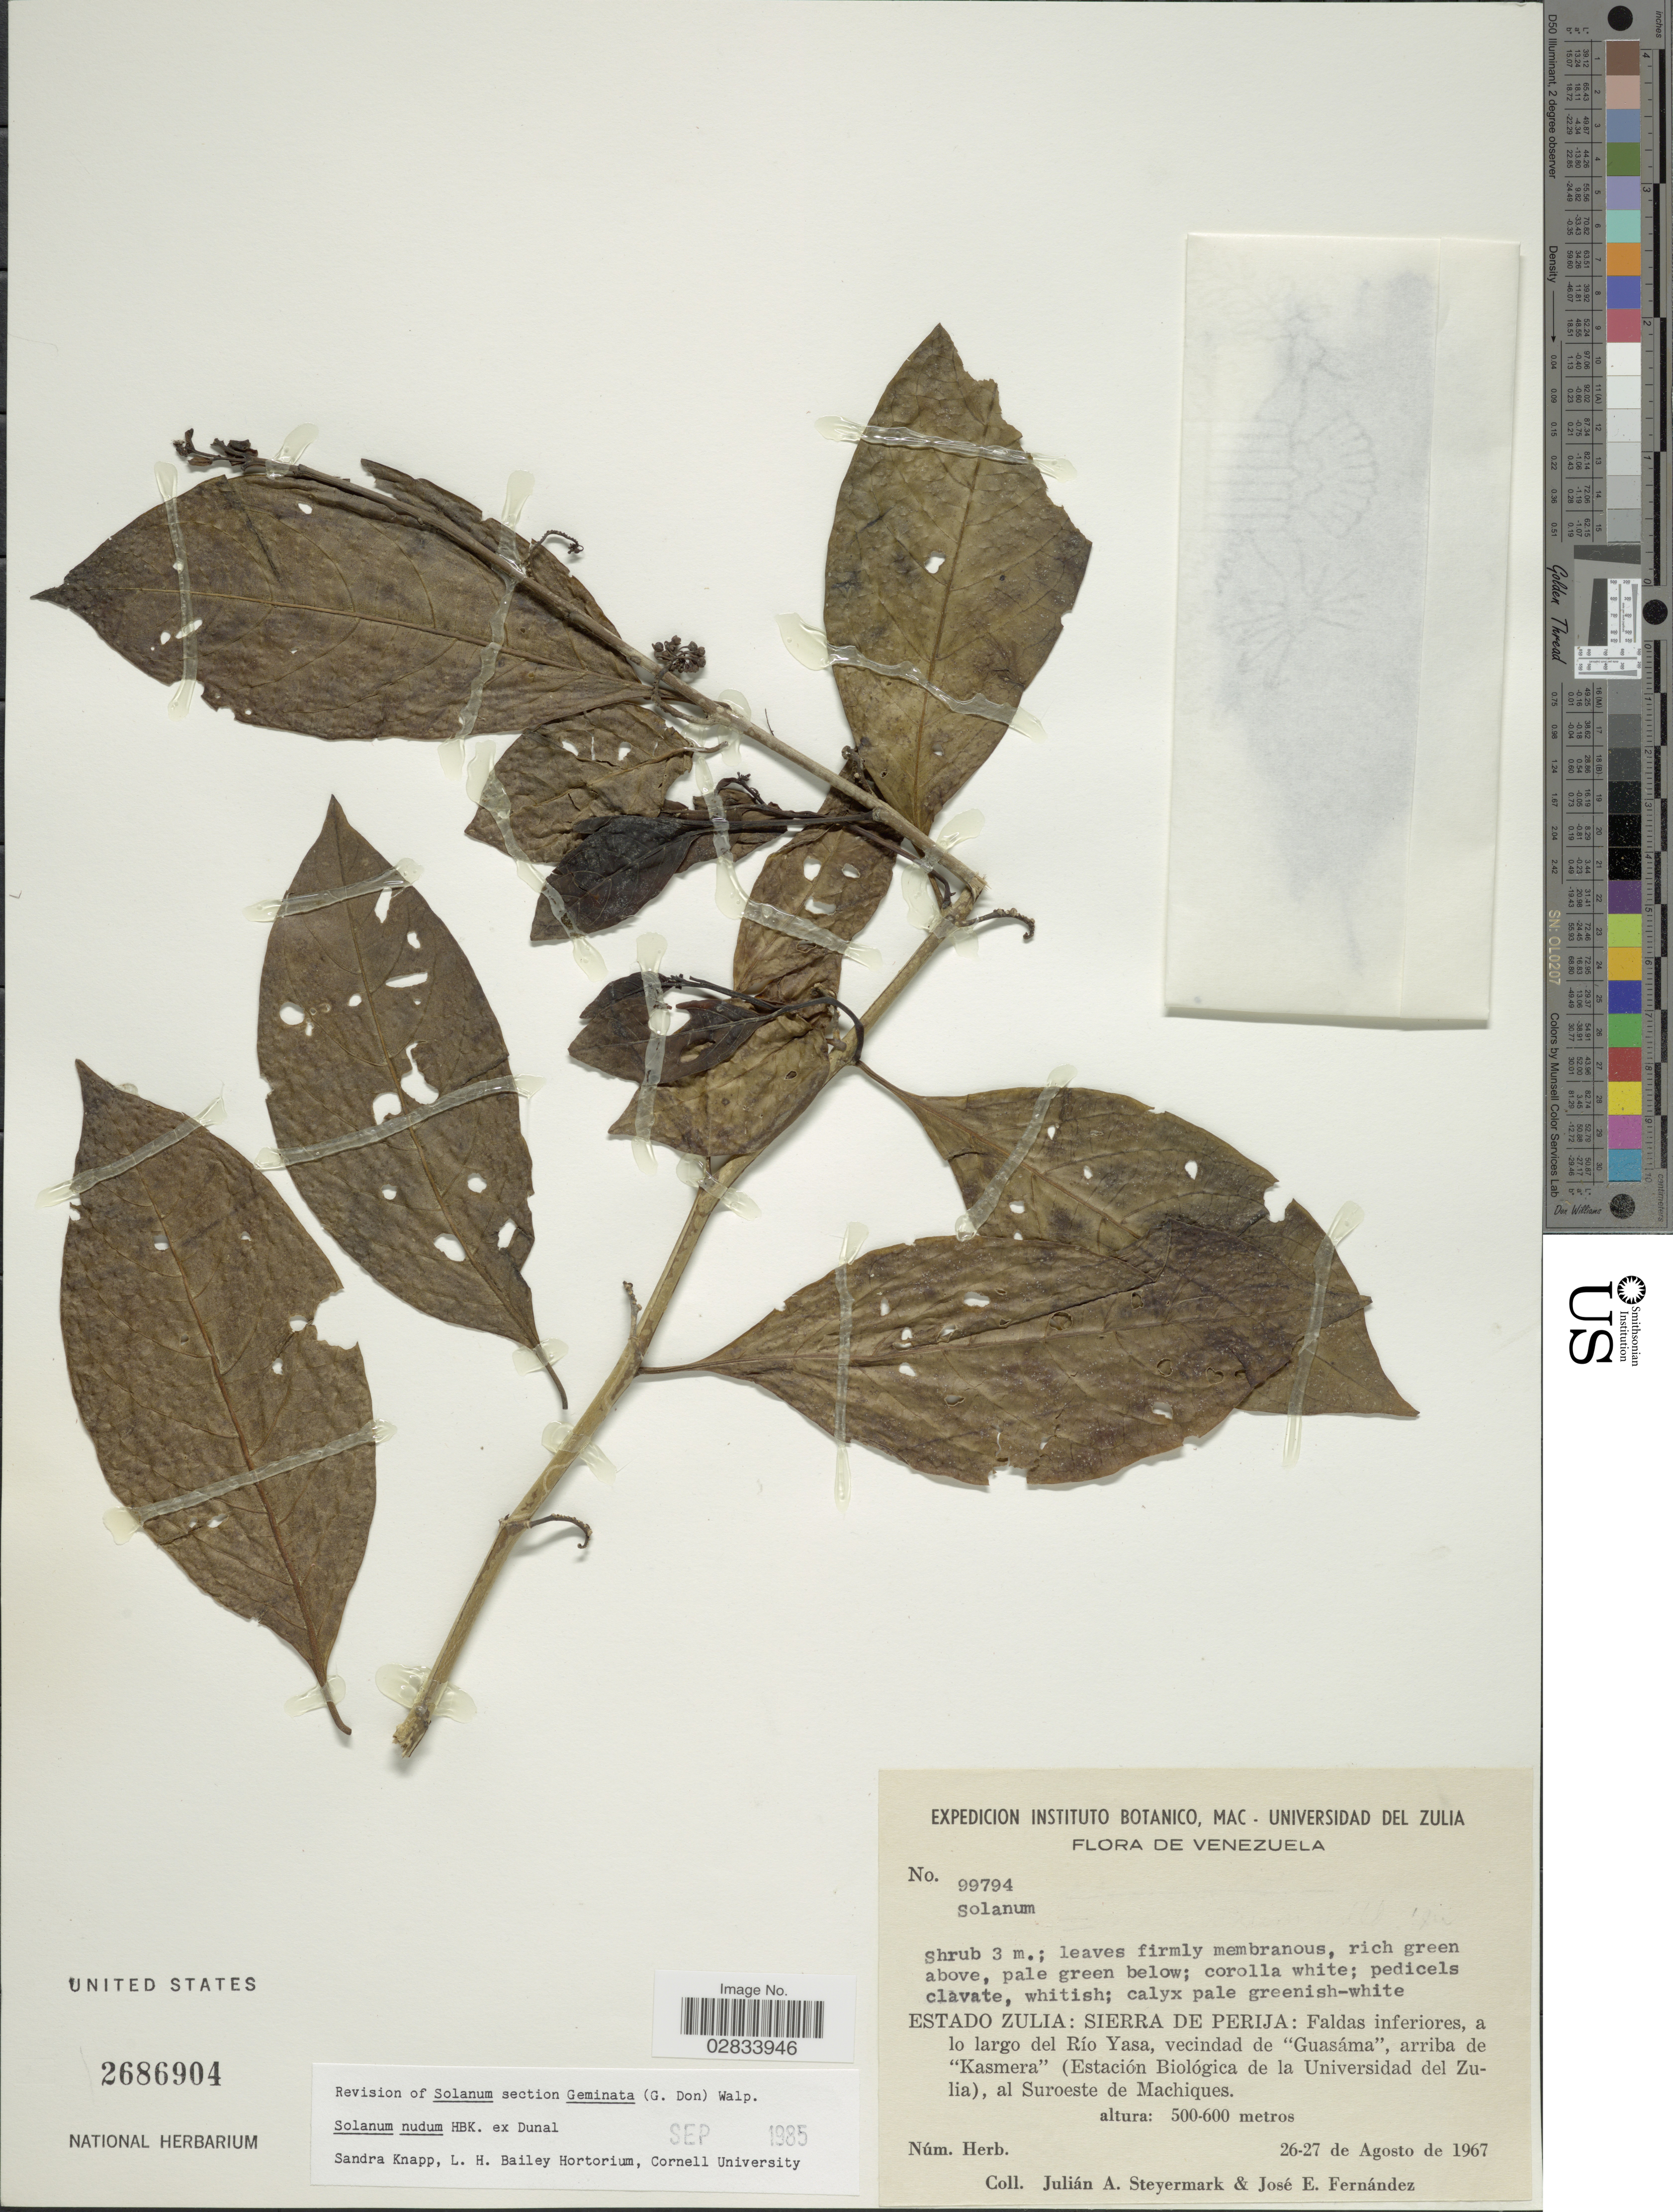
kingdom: Plantae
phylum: Tracheophyta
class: Magnoliopsida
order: Solanales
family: Solanaceae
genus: Solanum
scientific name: Solanum nudum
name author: Humb. & Bonpl. ex Dunal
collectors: J. Steyermark & J. Fernández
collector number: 99794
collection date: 1967-08-26/1967-08-27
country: Venezuela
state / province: Zulia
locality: Estado Zulia: Sierra De Perija: Faldas inferiores, a lo largo del Río Yasa, vecindad de "Guasáma", arriba de "Kasmera" (Estación Biológica de la Universidad del Zulia), al Suroeste de Machiques.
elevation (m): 500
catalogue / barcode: US 2686904